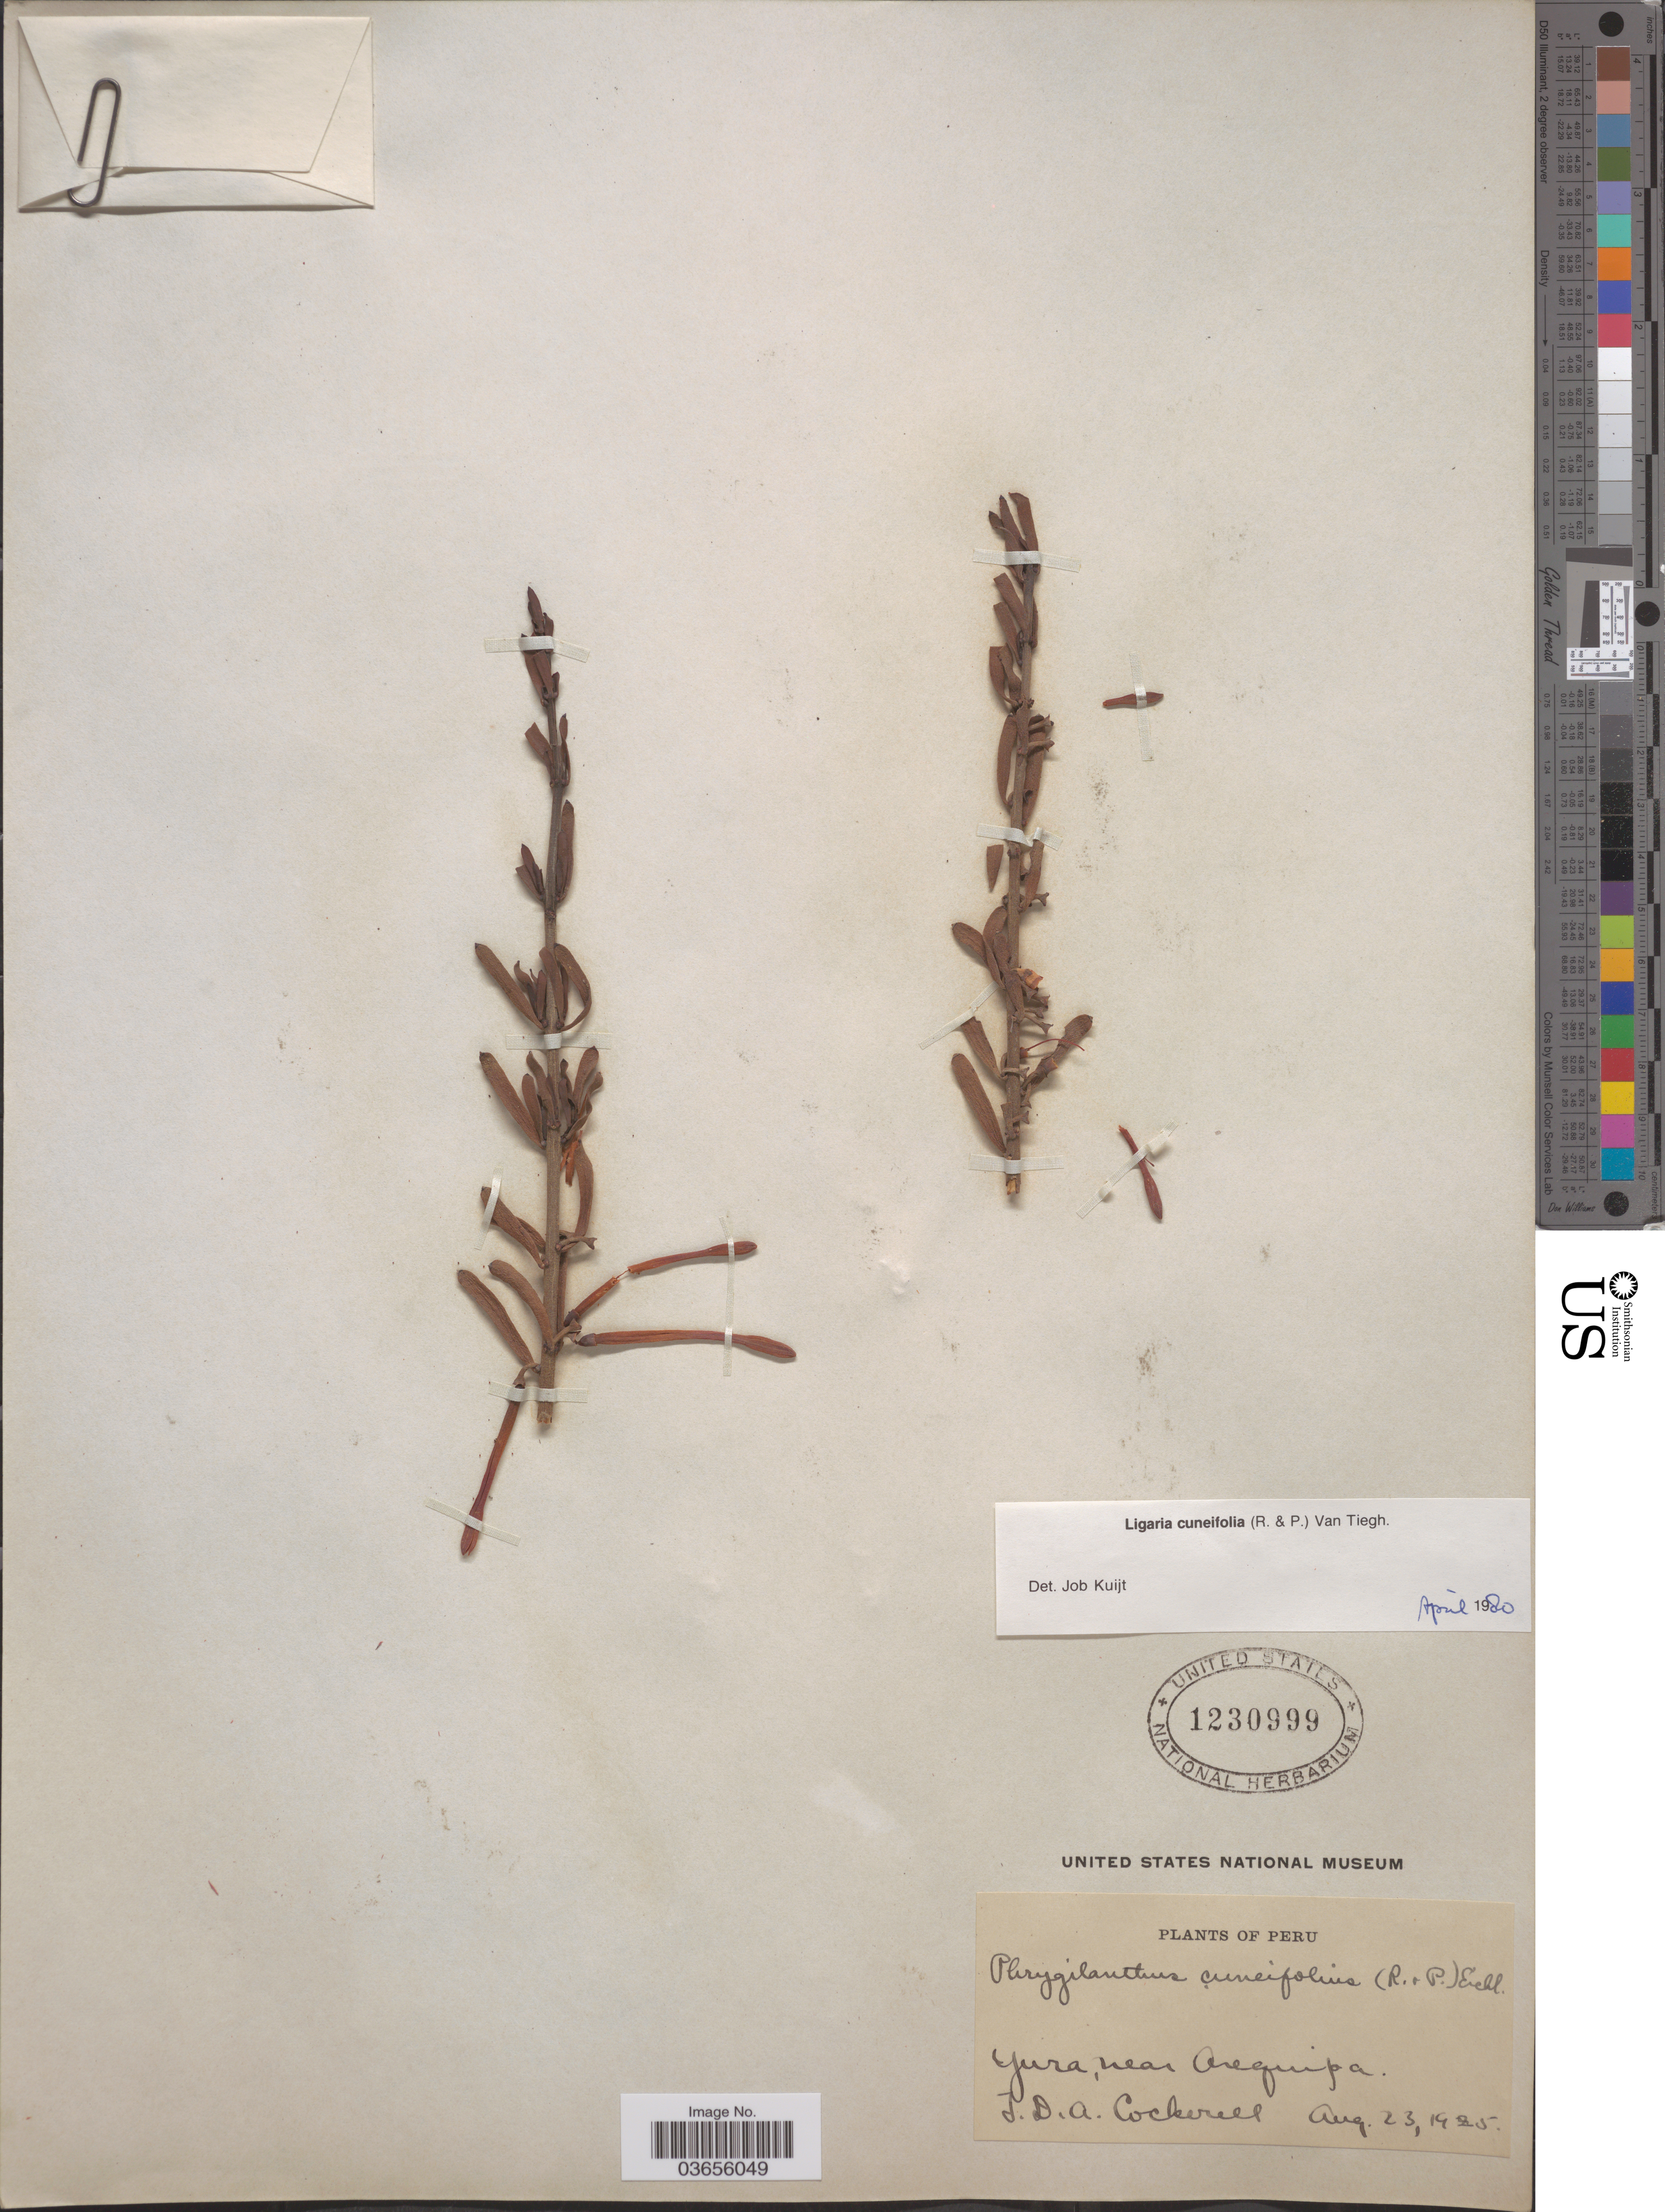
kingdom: Plantae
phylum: Tracheophyta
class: Magnoliopsida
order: Santalales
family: Loranthaceae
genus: Ligaria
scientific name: Ligaria cuneifolia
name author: (Ruiz & Pav.) Tiegh.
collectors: T. Cockerell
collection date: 1925-08-23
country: Peru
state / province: Arequipa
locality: Yura, near Arequipa.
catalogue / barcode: US 1230999